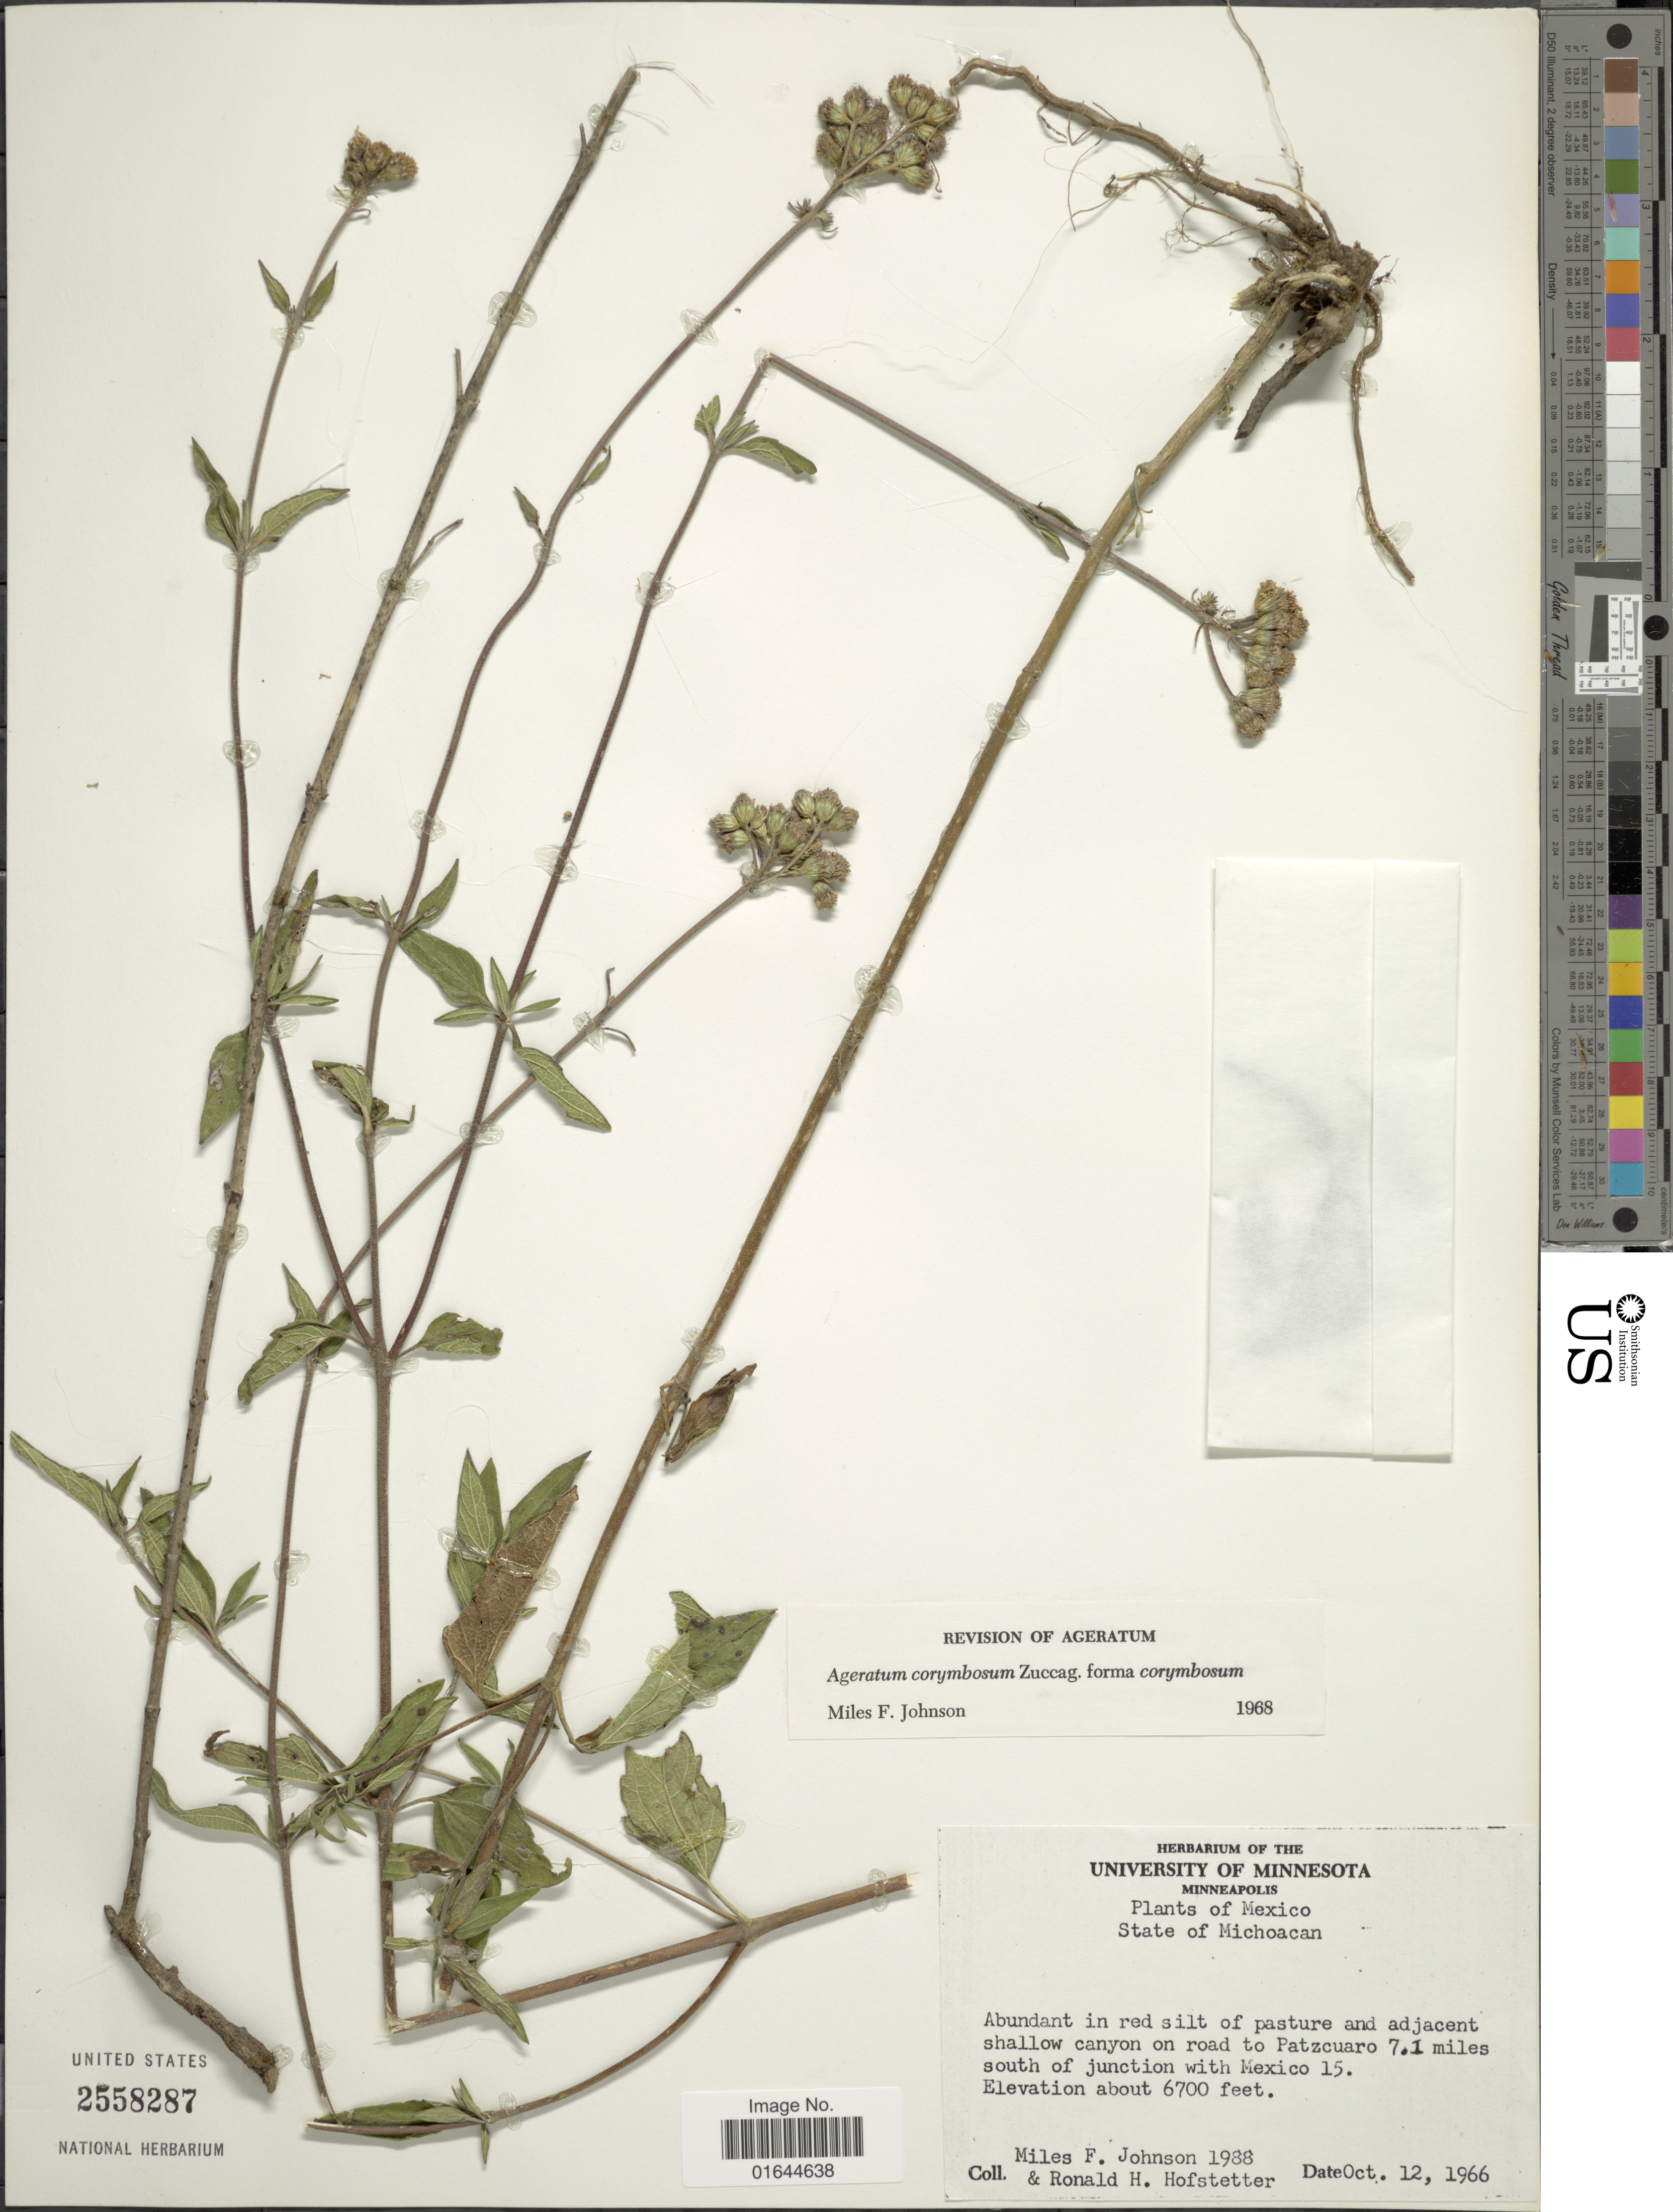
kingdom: Plantae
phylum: Tracheophyta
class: Magnoliopsida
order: Asterales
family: Asteraceae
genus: Ageratum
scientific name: Ageratum corymbosum f. corymbosum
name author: Zuccagni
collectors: M. F. Johnson & R. Hofstetter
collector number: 1988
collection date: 1966-10-12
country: Mexico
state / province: Michoacán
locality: Mexico, State of Michoacan, Road to Patzcuaro 7.1 miles south of junction with Mexico15.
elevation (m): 2042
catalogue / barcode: US 2558287